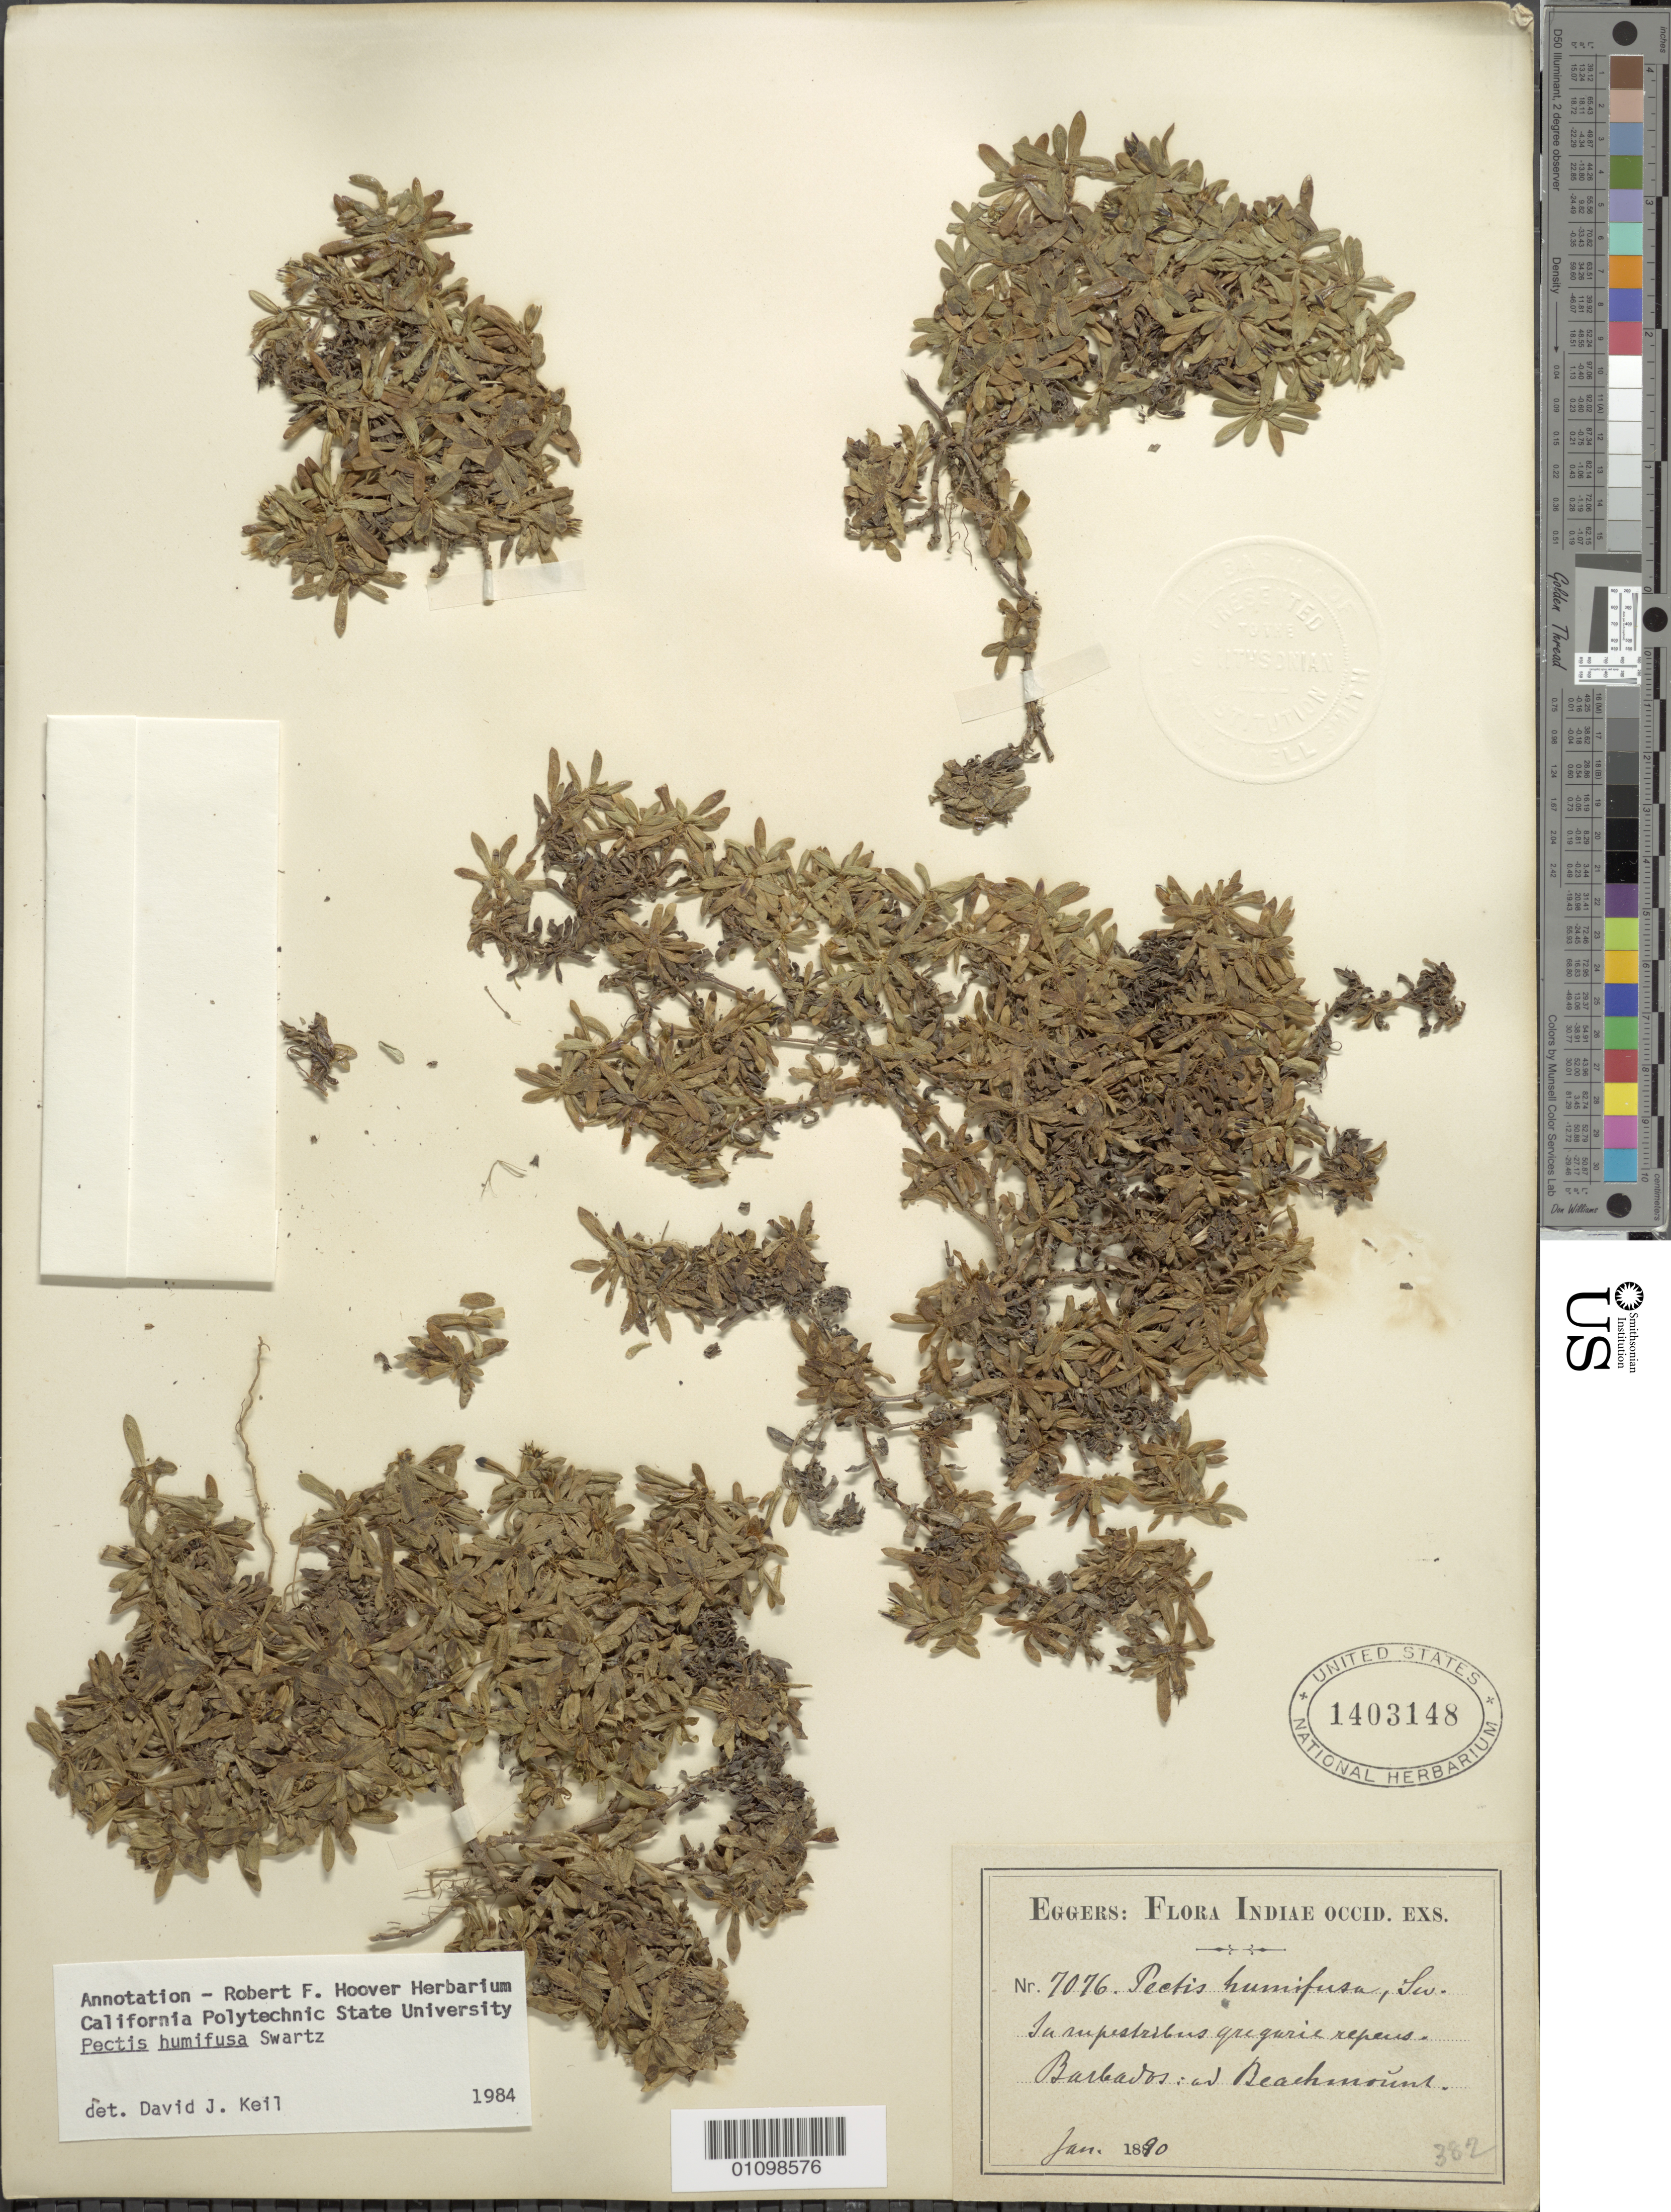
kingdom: Plantae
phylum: Tracheophyta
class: Magnoliopsida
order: Asterales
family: Asteraceae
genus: Pectis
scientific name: Pectis humifusa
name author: Sw.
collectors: H. F. A. von Eggers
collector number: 7076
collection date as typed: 01 Jan 1890 to 31 Jan 1890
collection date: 1890-01-01/1890-01-31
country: Barbados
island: Barbados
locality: Tu rupesbribus grequrie repeus. Barbados : ad Beachinoural.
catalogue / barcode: US 1403148